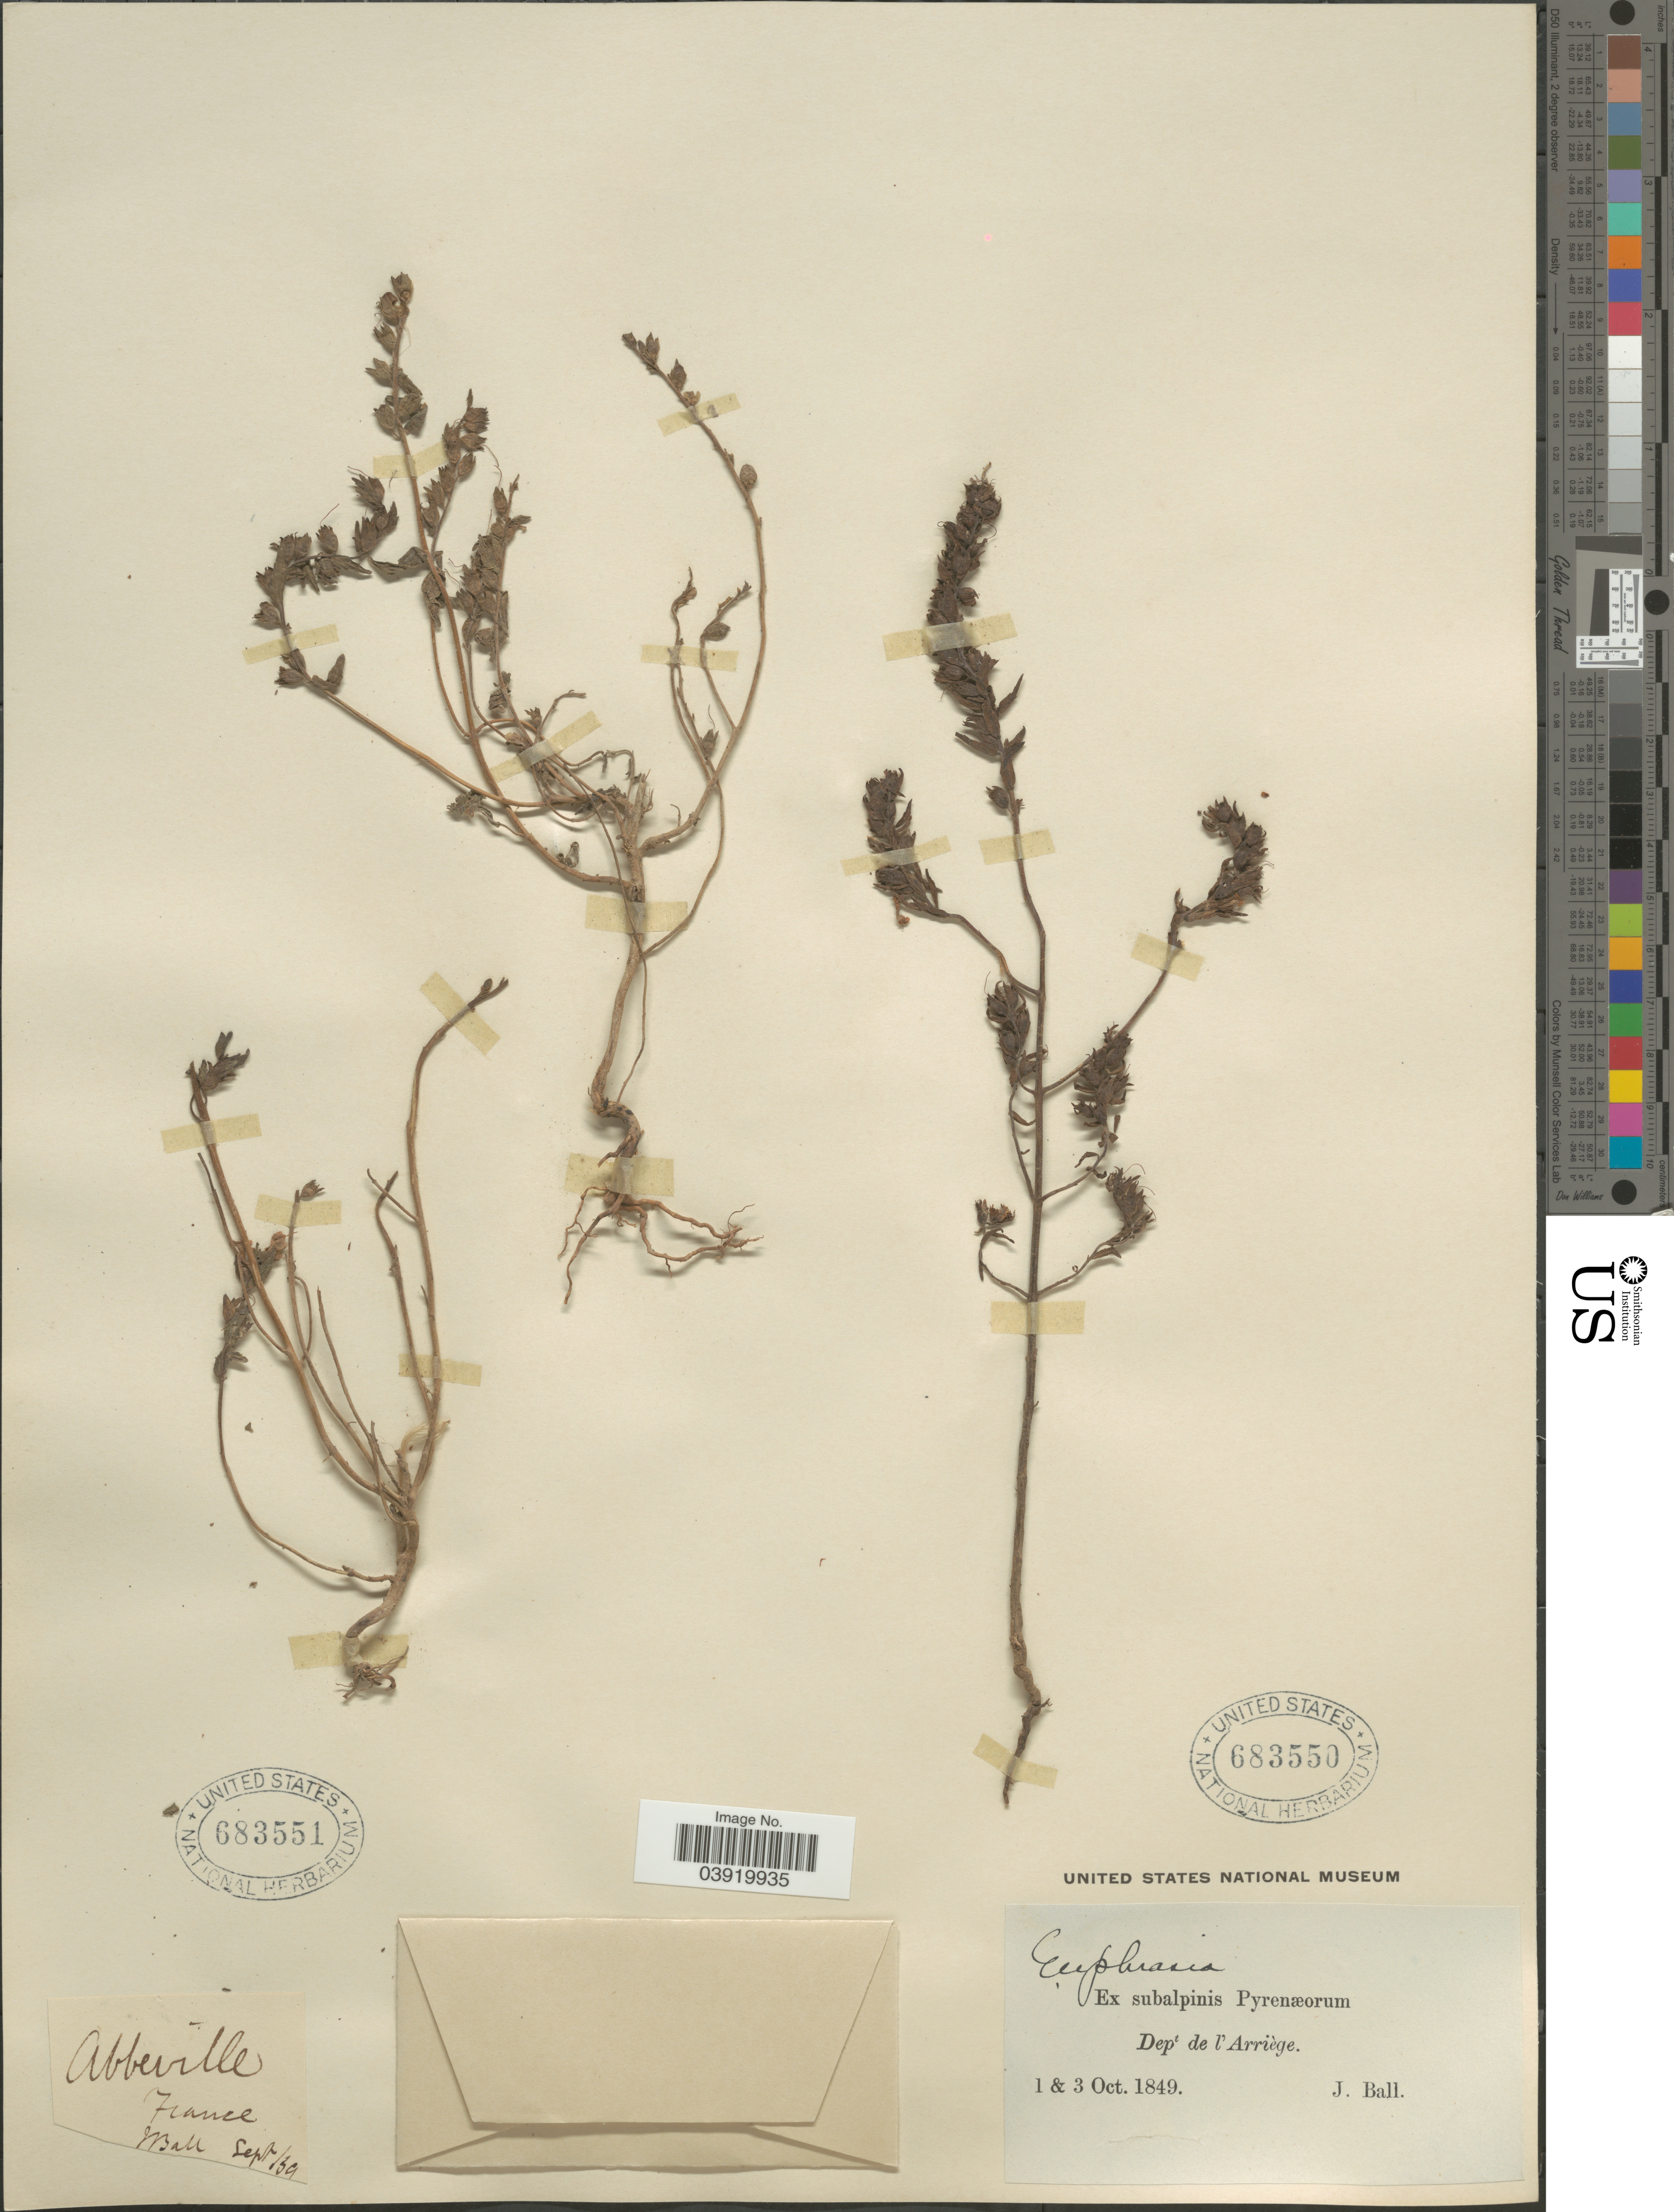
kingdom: Plantae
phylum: Tracheophyta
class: Magnoliopsida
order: Lamiales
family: Orobanchaceae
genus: Odontites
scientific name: Odontites sp.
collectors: J. Ball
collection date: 1849-10-01/1849-10-03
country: France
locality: Ex subalpinis Pyrenæorum. Dept de l'Arriège.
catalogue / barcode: US 683550-2